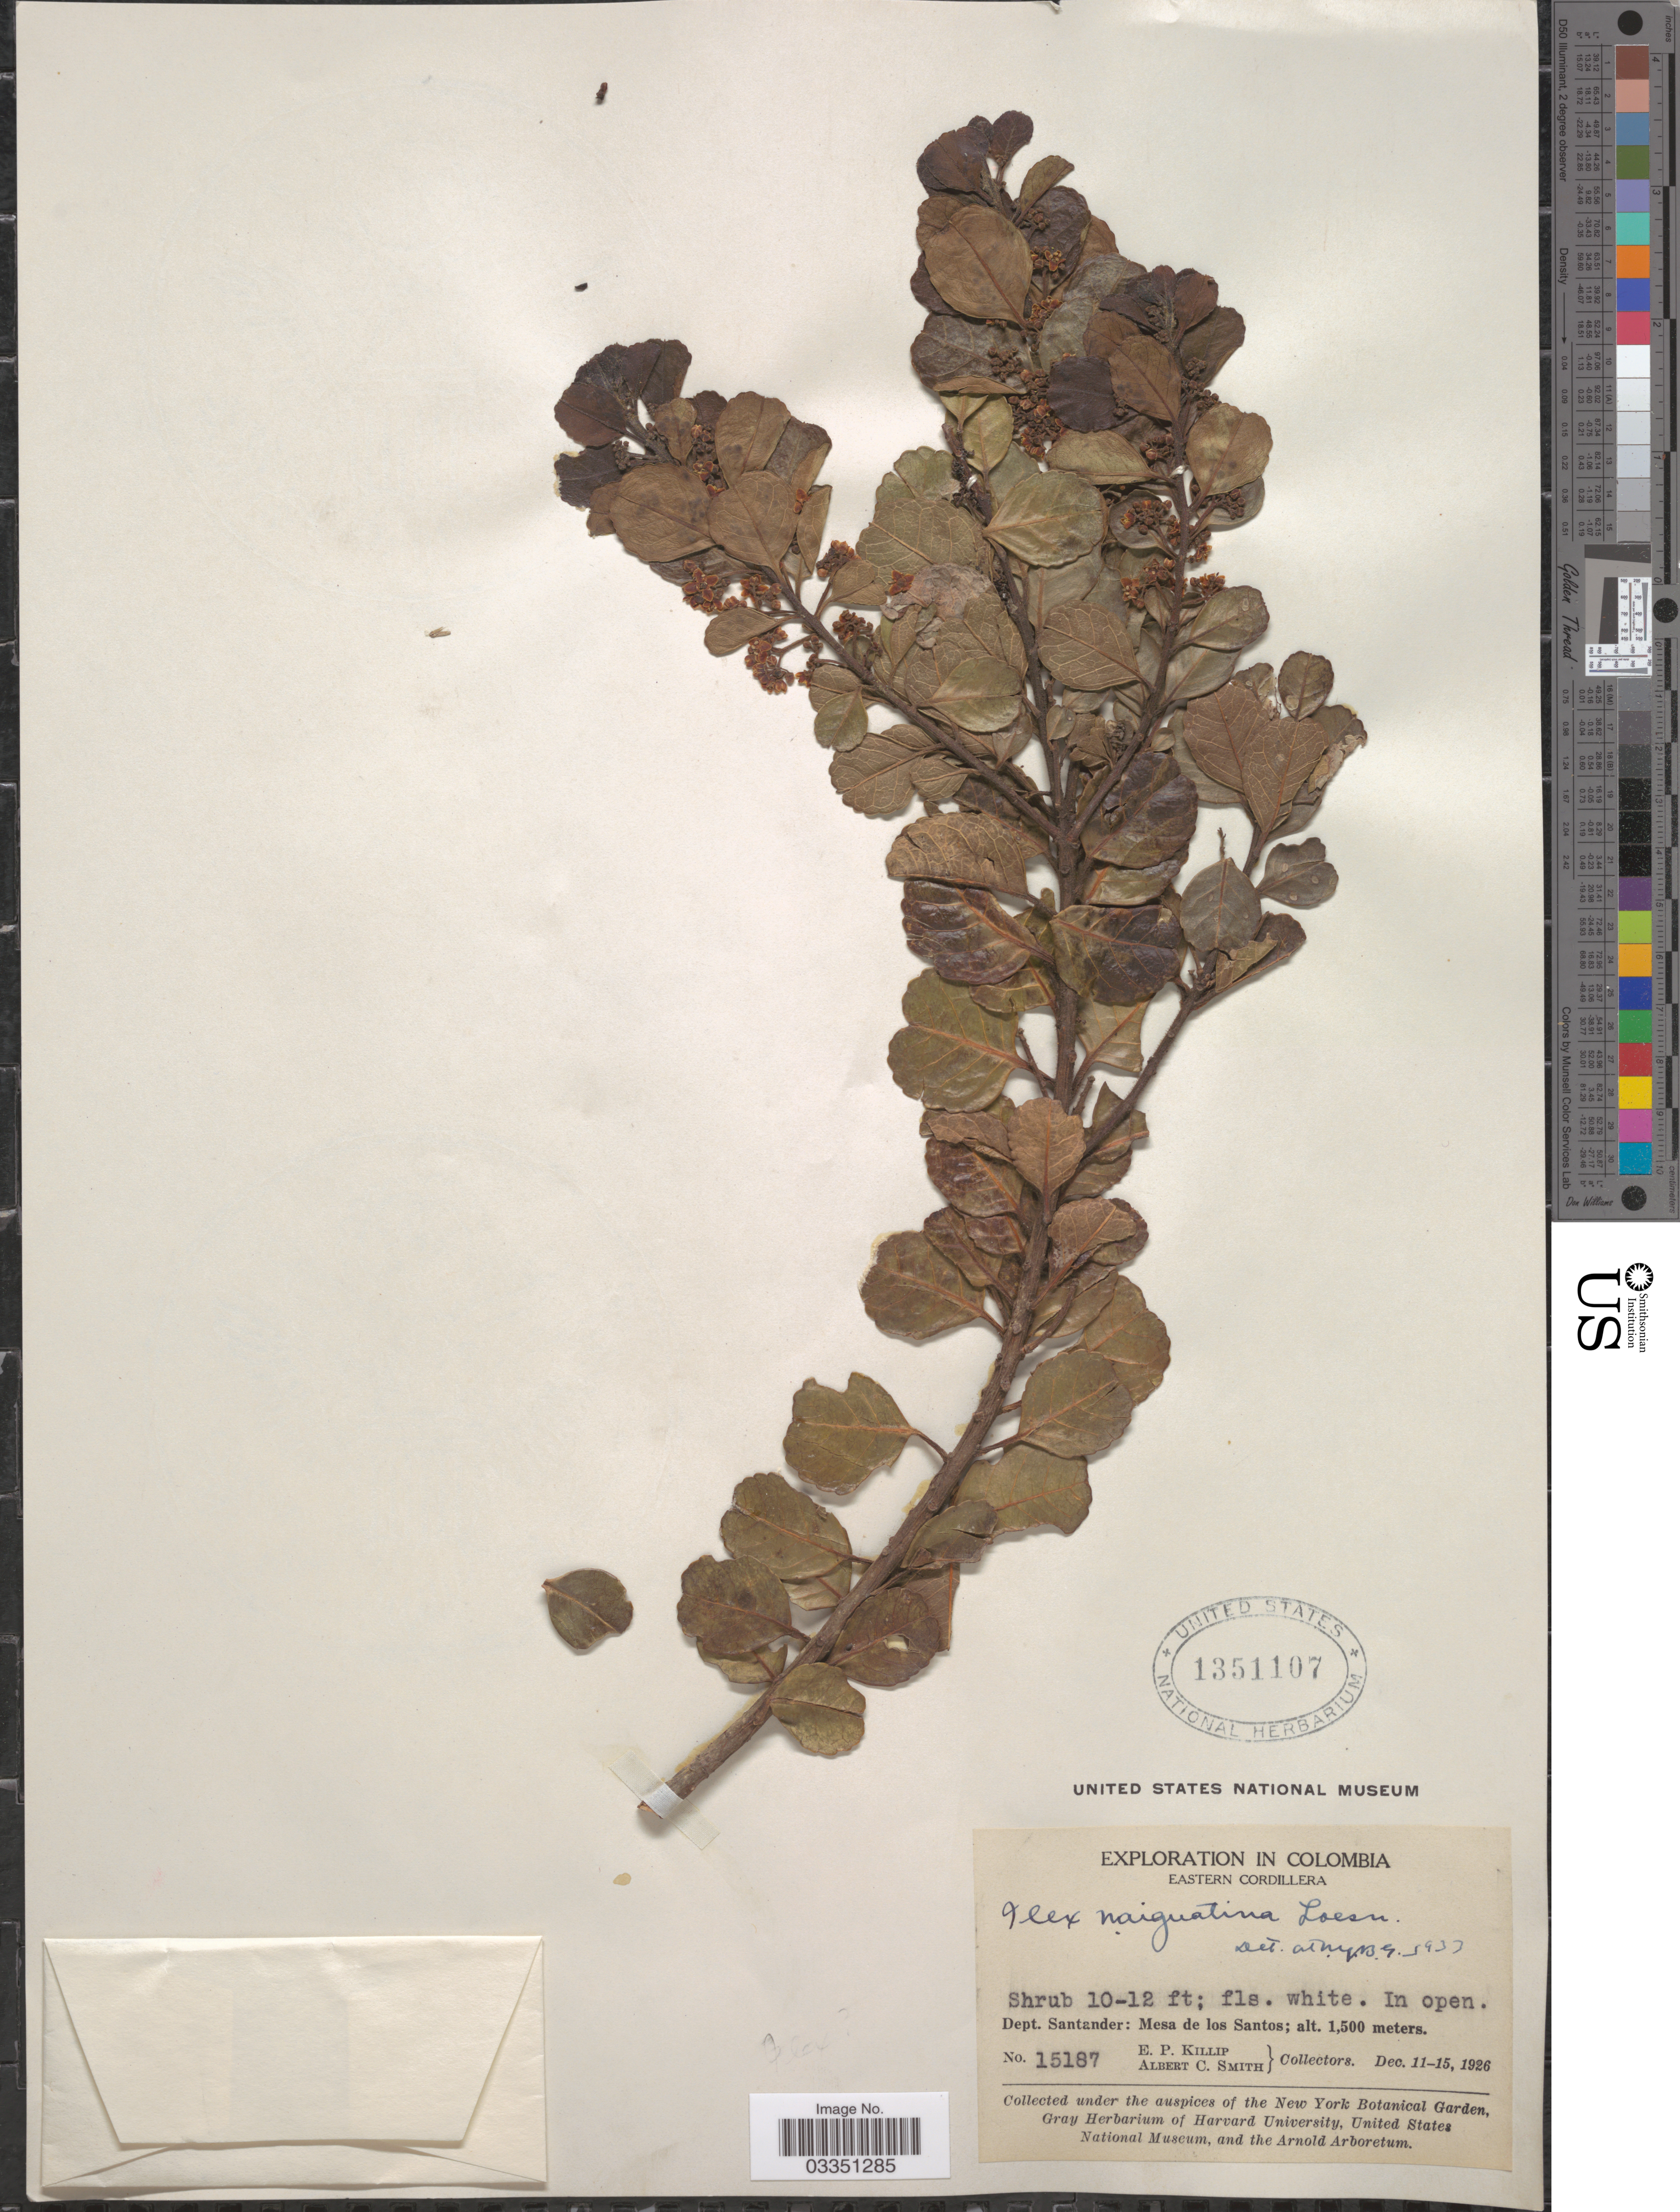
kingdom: Plantae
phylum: Tracheophyta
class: Magnoliopsida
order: Aquifoliales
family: Aquifoliaceae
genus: Ilex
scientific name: Ilex naiguatina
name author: Loes.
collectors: E. P. Killip & A. R. Smith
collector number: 15187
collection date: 1926-12-11/1926-12-15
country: Colombia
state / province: Santander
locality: Eastern Cordillera. Dept. Santander: Mesa de los Santos.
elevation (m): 1500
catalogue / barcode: US 1351107